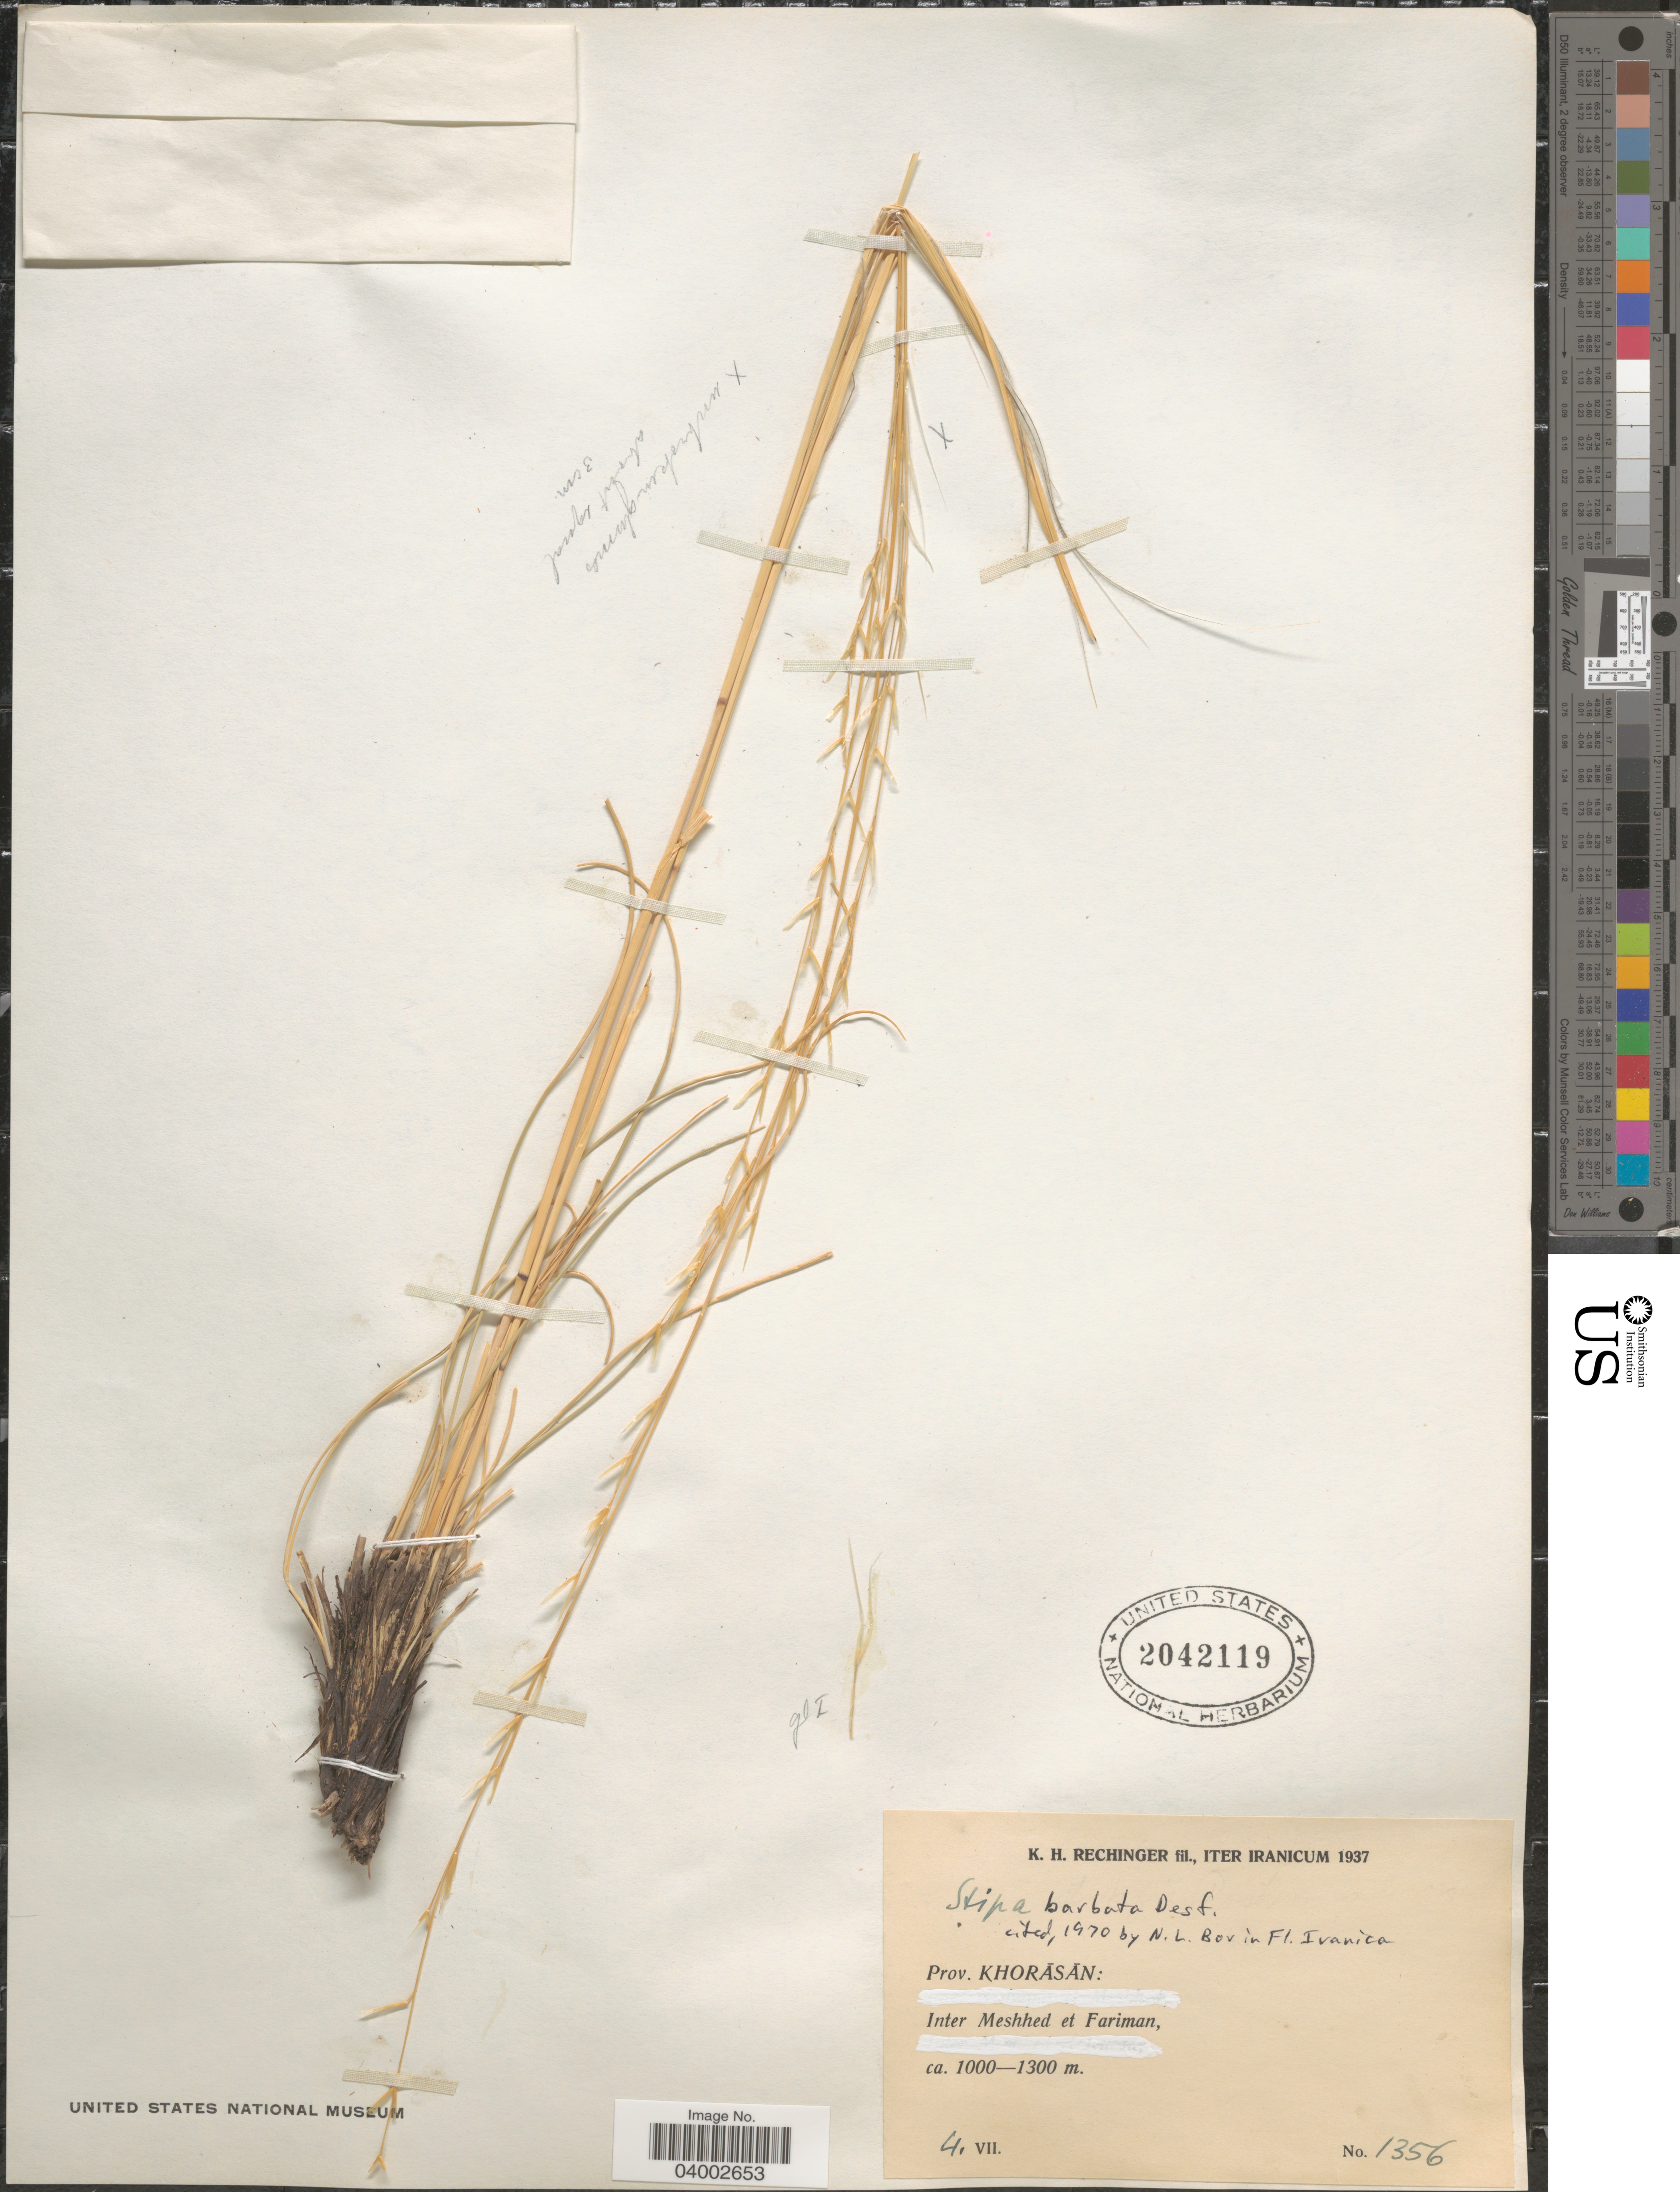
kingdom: Plantae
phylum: Tracheophyta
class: Liliopsida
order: Poales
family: Poaceae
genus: Stipa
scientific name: Stipa barbata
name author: Michx.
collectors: K. H. Rechinger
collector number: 1356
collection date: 1937-07-04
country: Iran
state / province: Khorasan [obsolete]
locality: Inter Meshhed et Fariman.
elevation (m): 1000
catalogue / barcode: US 2042119